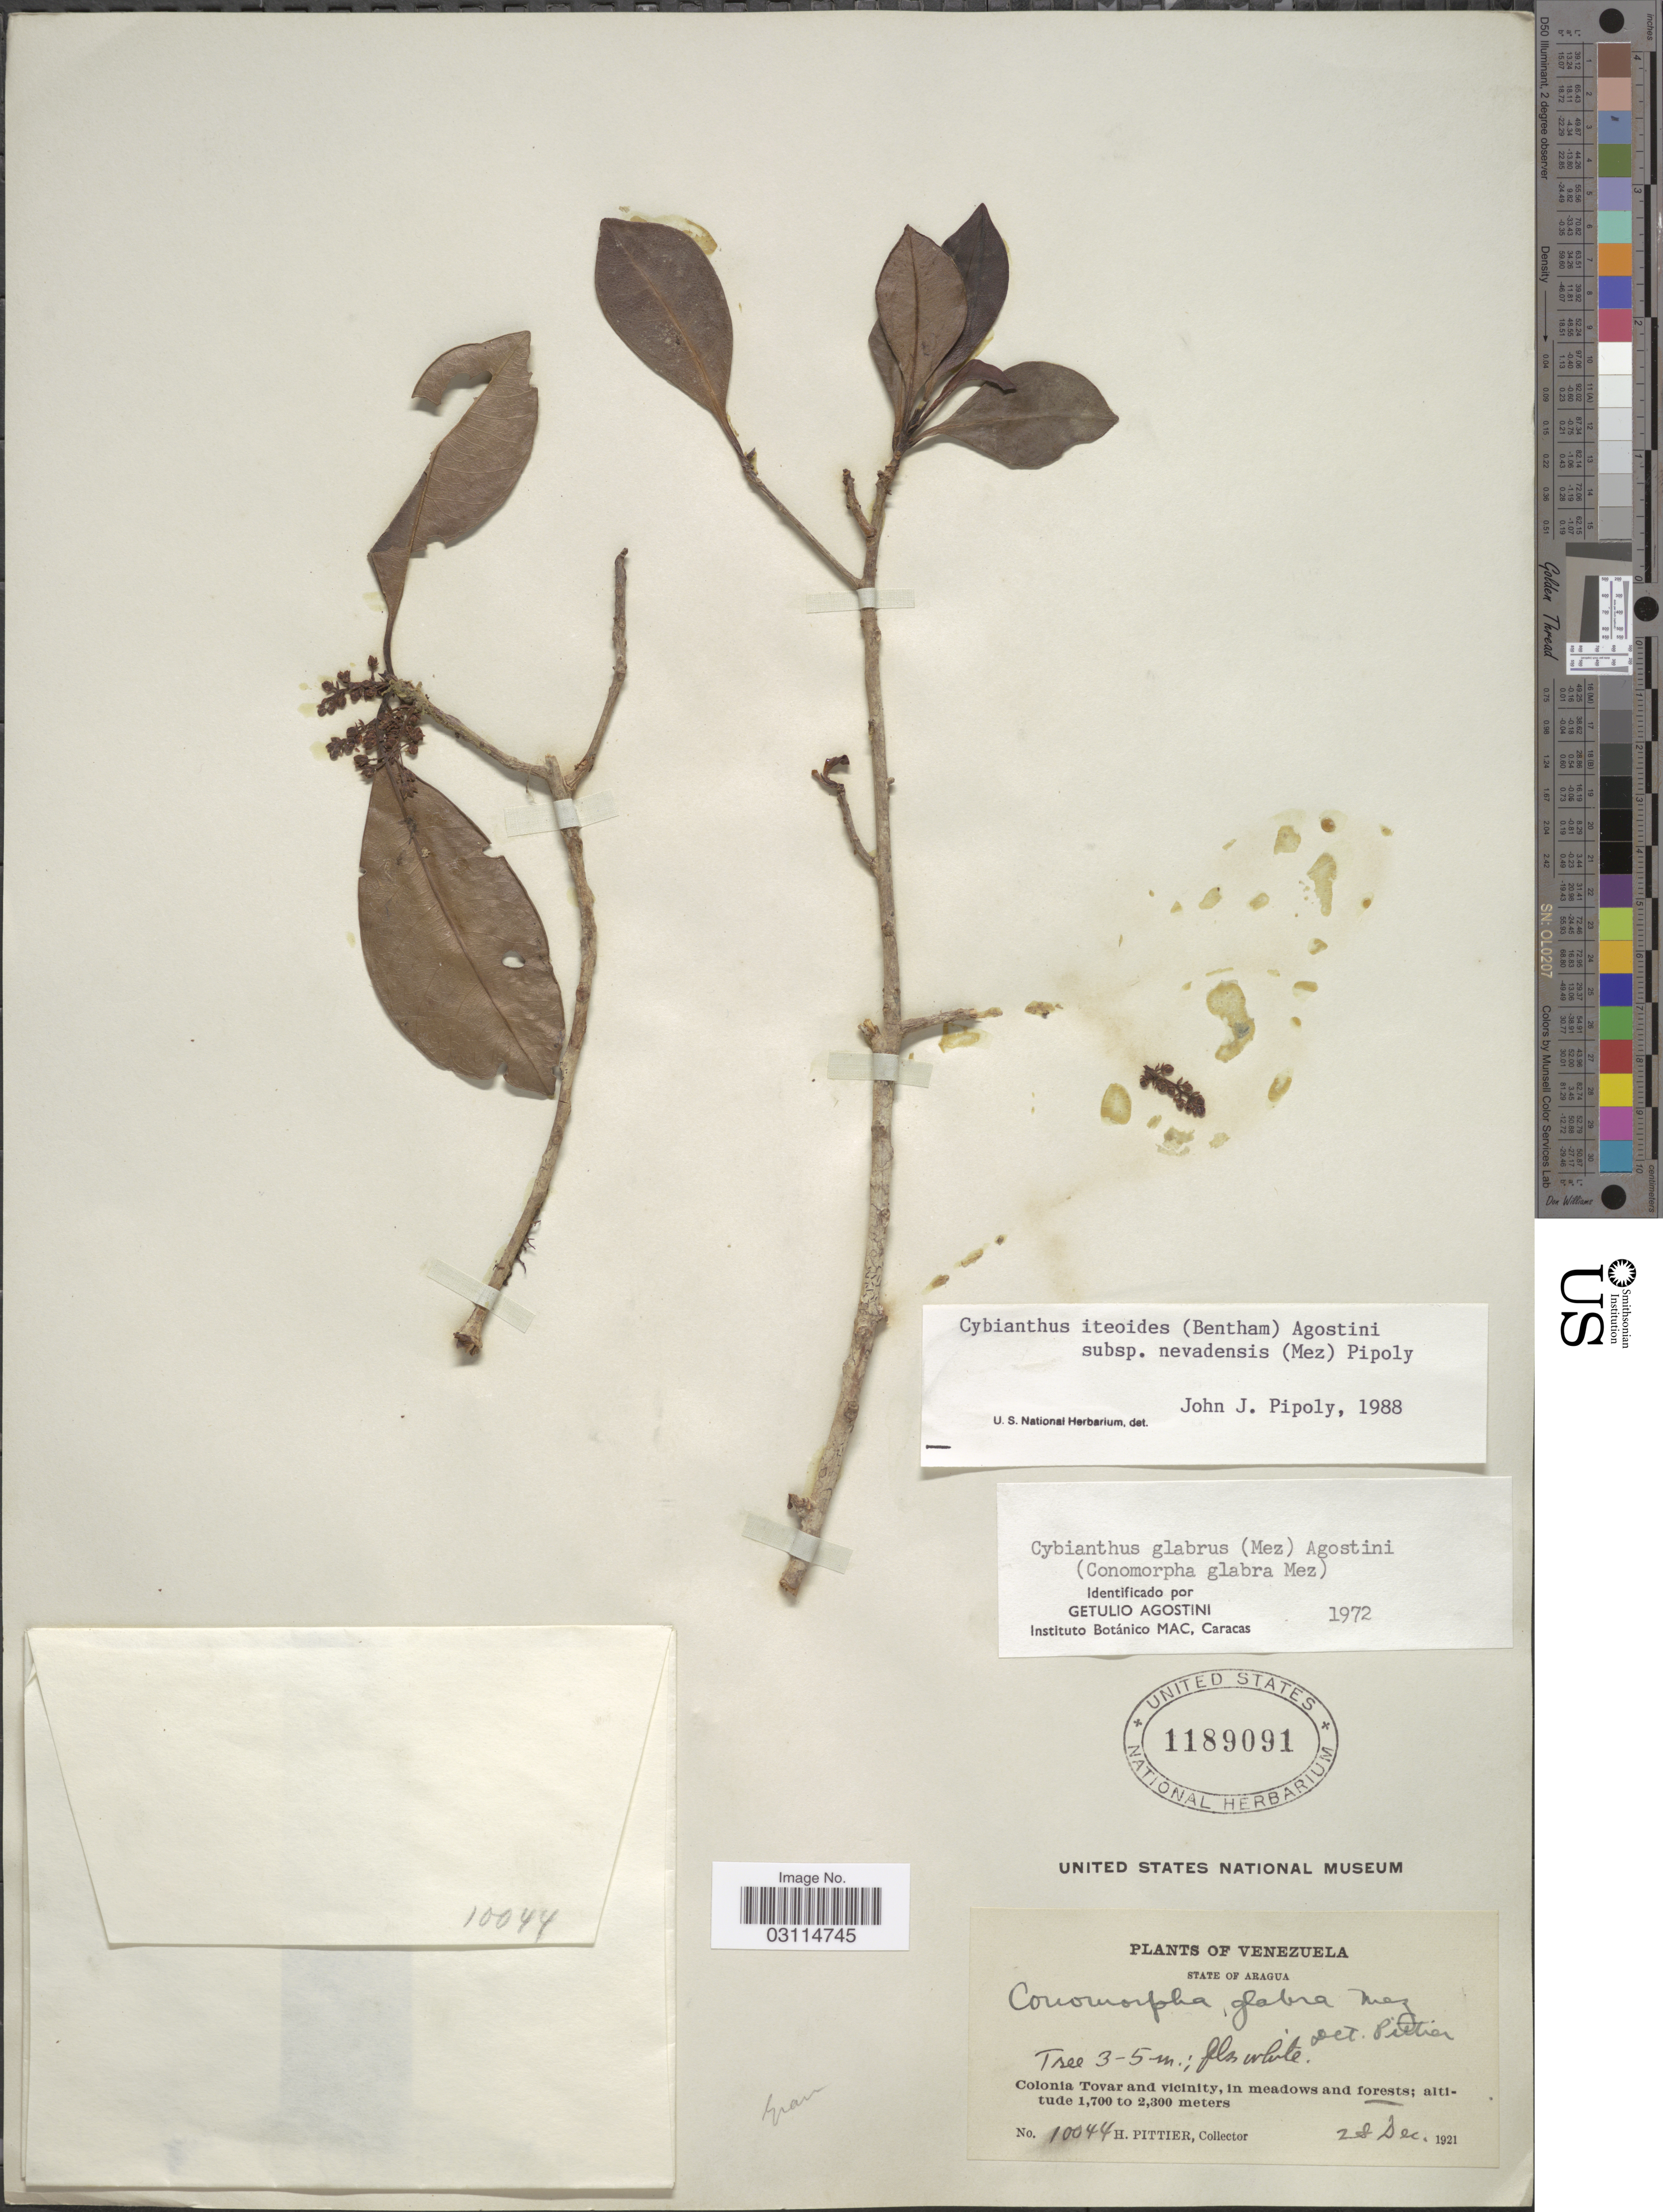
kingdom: Plantae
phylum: Tracheophyta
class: Magnoliopsida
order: Ericales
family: Primulaceae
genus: Cybianthus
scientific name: Cybianthus iteoides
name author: (Benth.) G. Agostini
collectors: H. F. Pittier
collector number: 10044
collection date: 1921-12-28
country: Venezuela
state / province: Aragua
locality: Colonia Tovar and vicinity, in meadows and forests.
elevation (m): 1700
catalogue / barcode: US 1189091